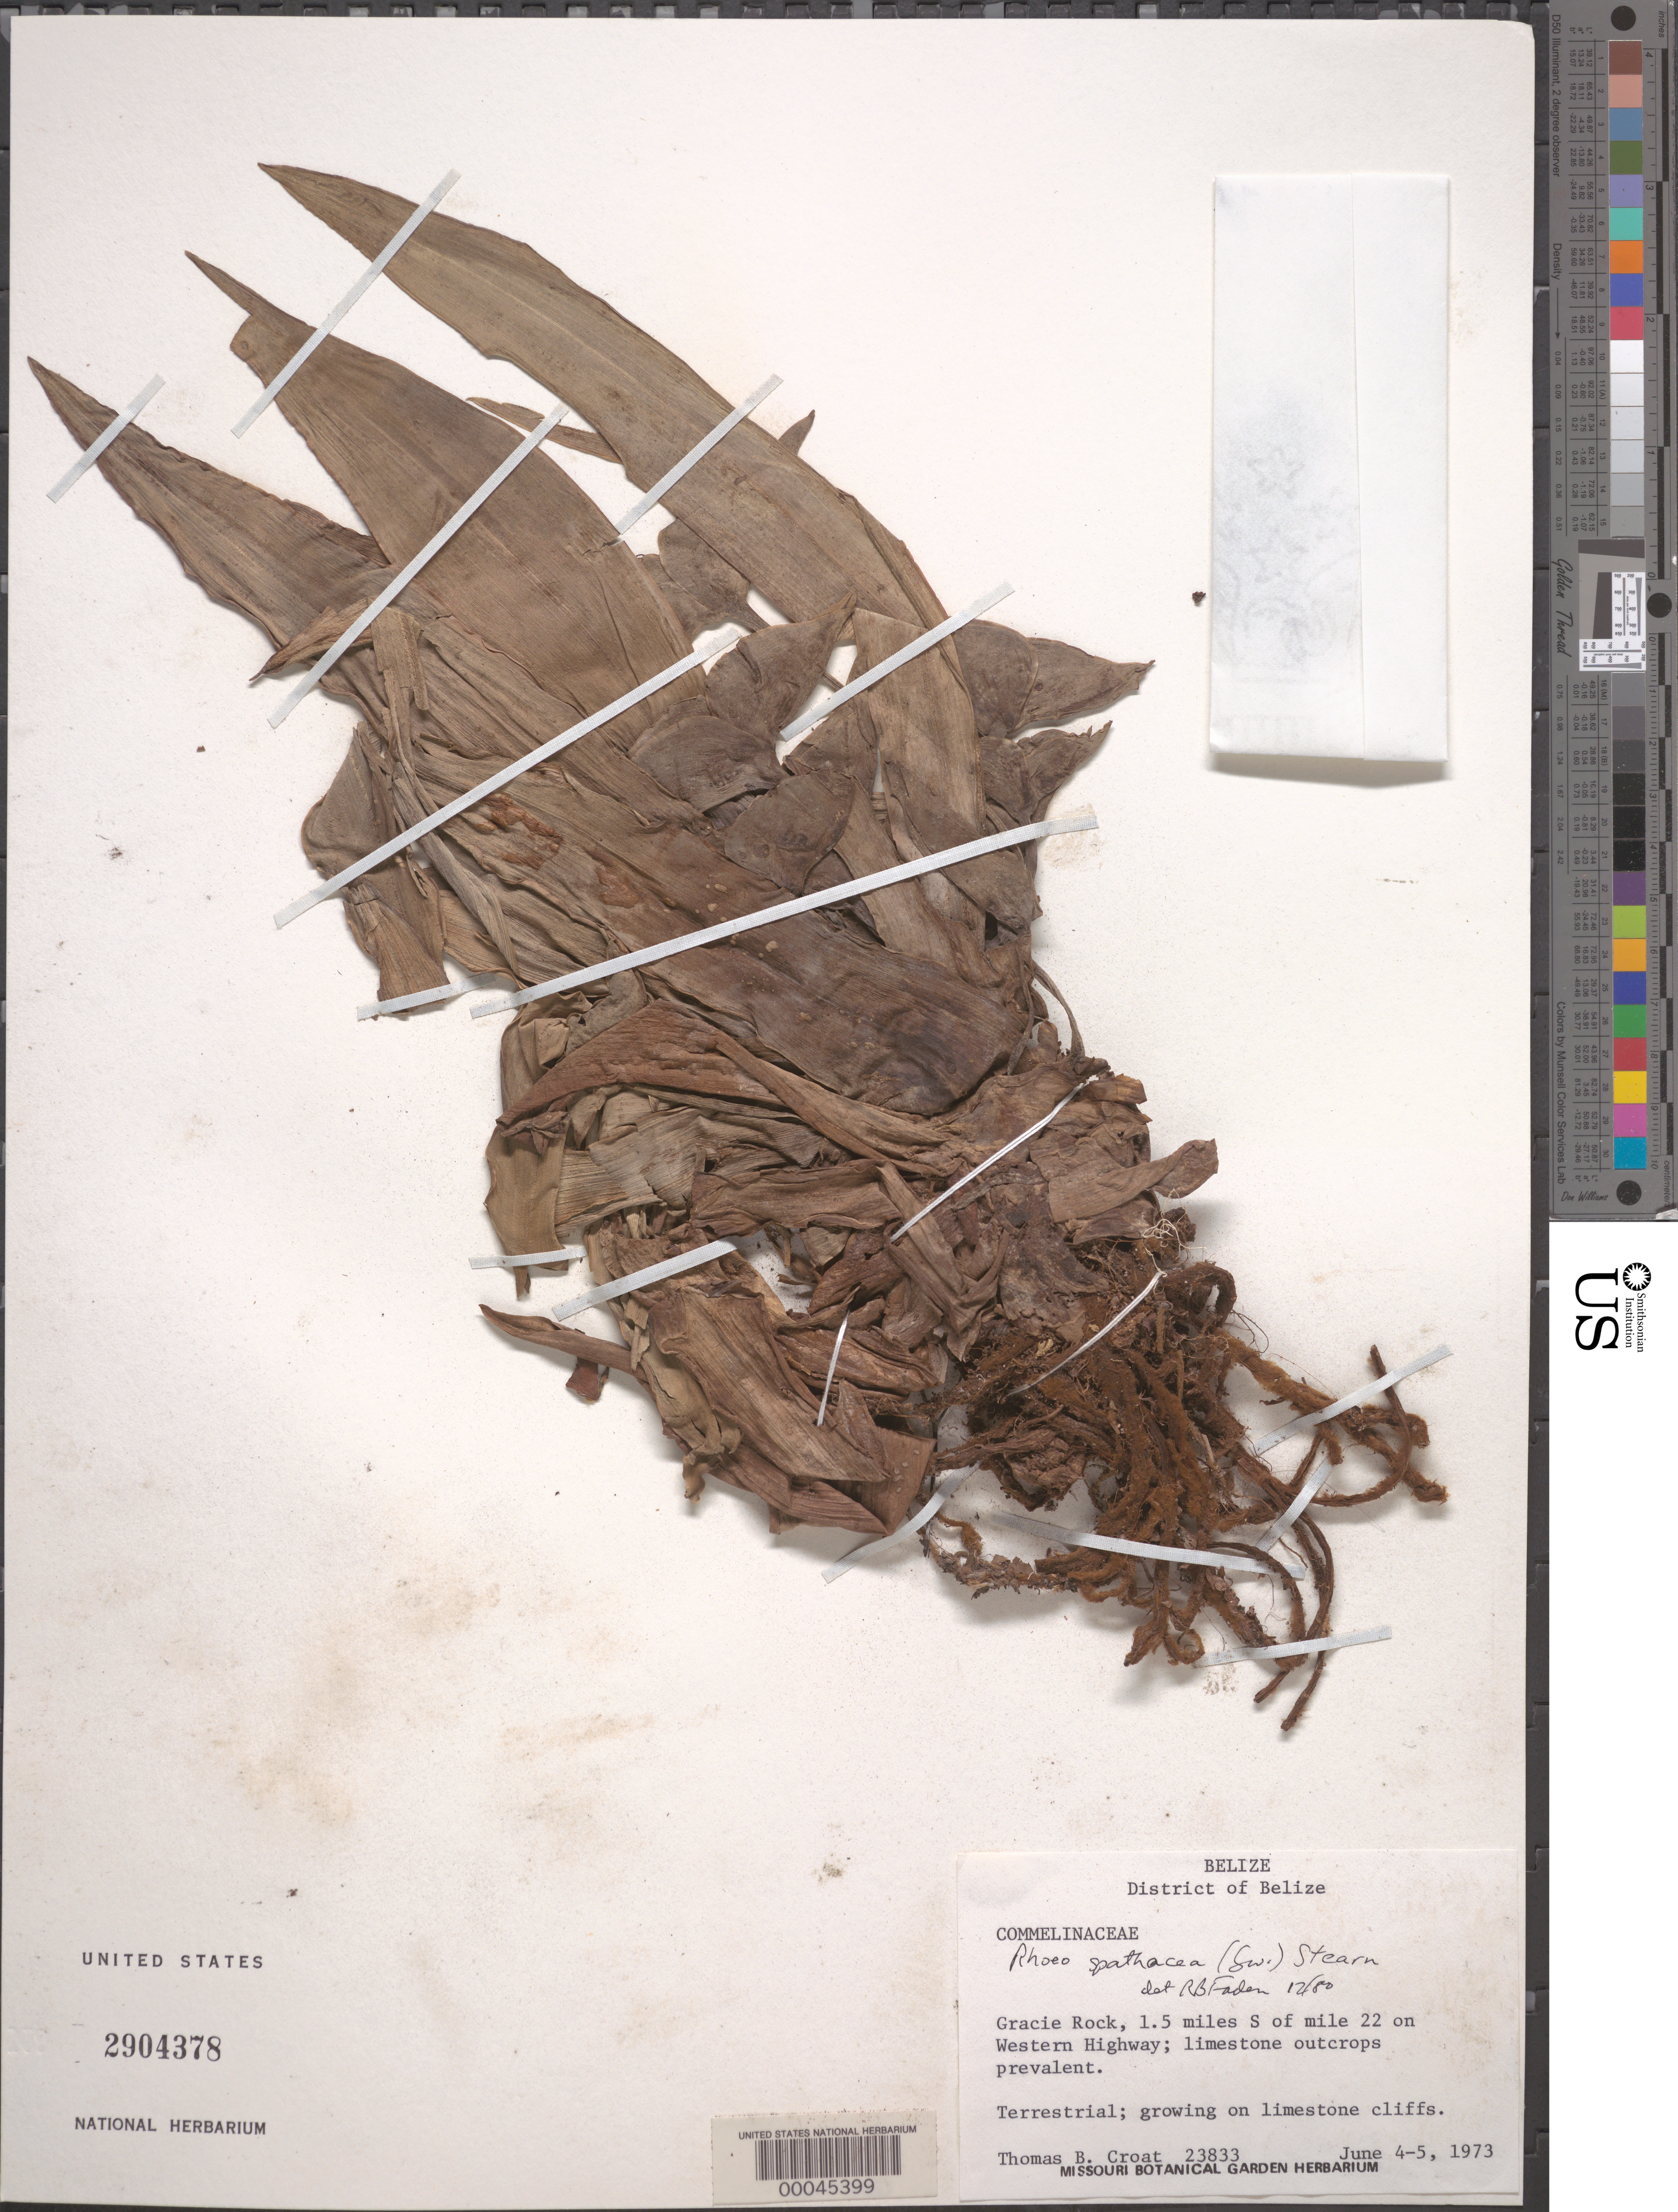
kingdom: Plantae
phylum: Tracheophyta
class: Liliopsida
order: Commelinales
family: Commelinaceae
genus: Tradescantia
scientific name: Tradescantia spathacea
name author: Sw.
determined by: Faden, Robert B., (US), Smithsonian Institution - National Museum of Natural History (UNITED STATES)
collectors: T. B. Croat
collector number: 23833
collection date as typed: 04 Jun 1973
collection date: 1973-06-04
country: Belize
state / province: Belize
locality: Gracie Rock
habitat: Limestone outcrops (cliffs)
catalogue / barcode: US 2904378